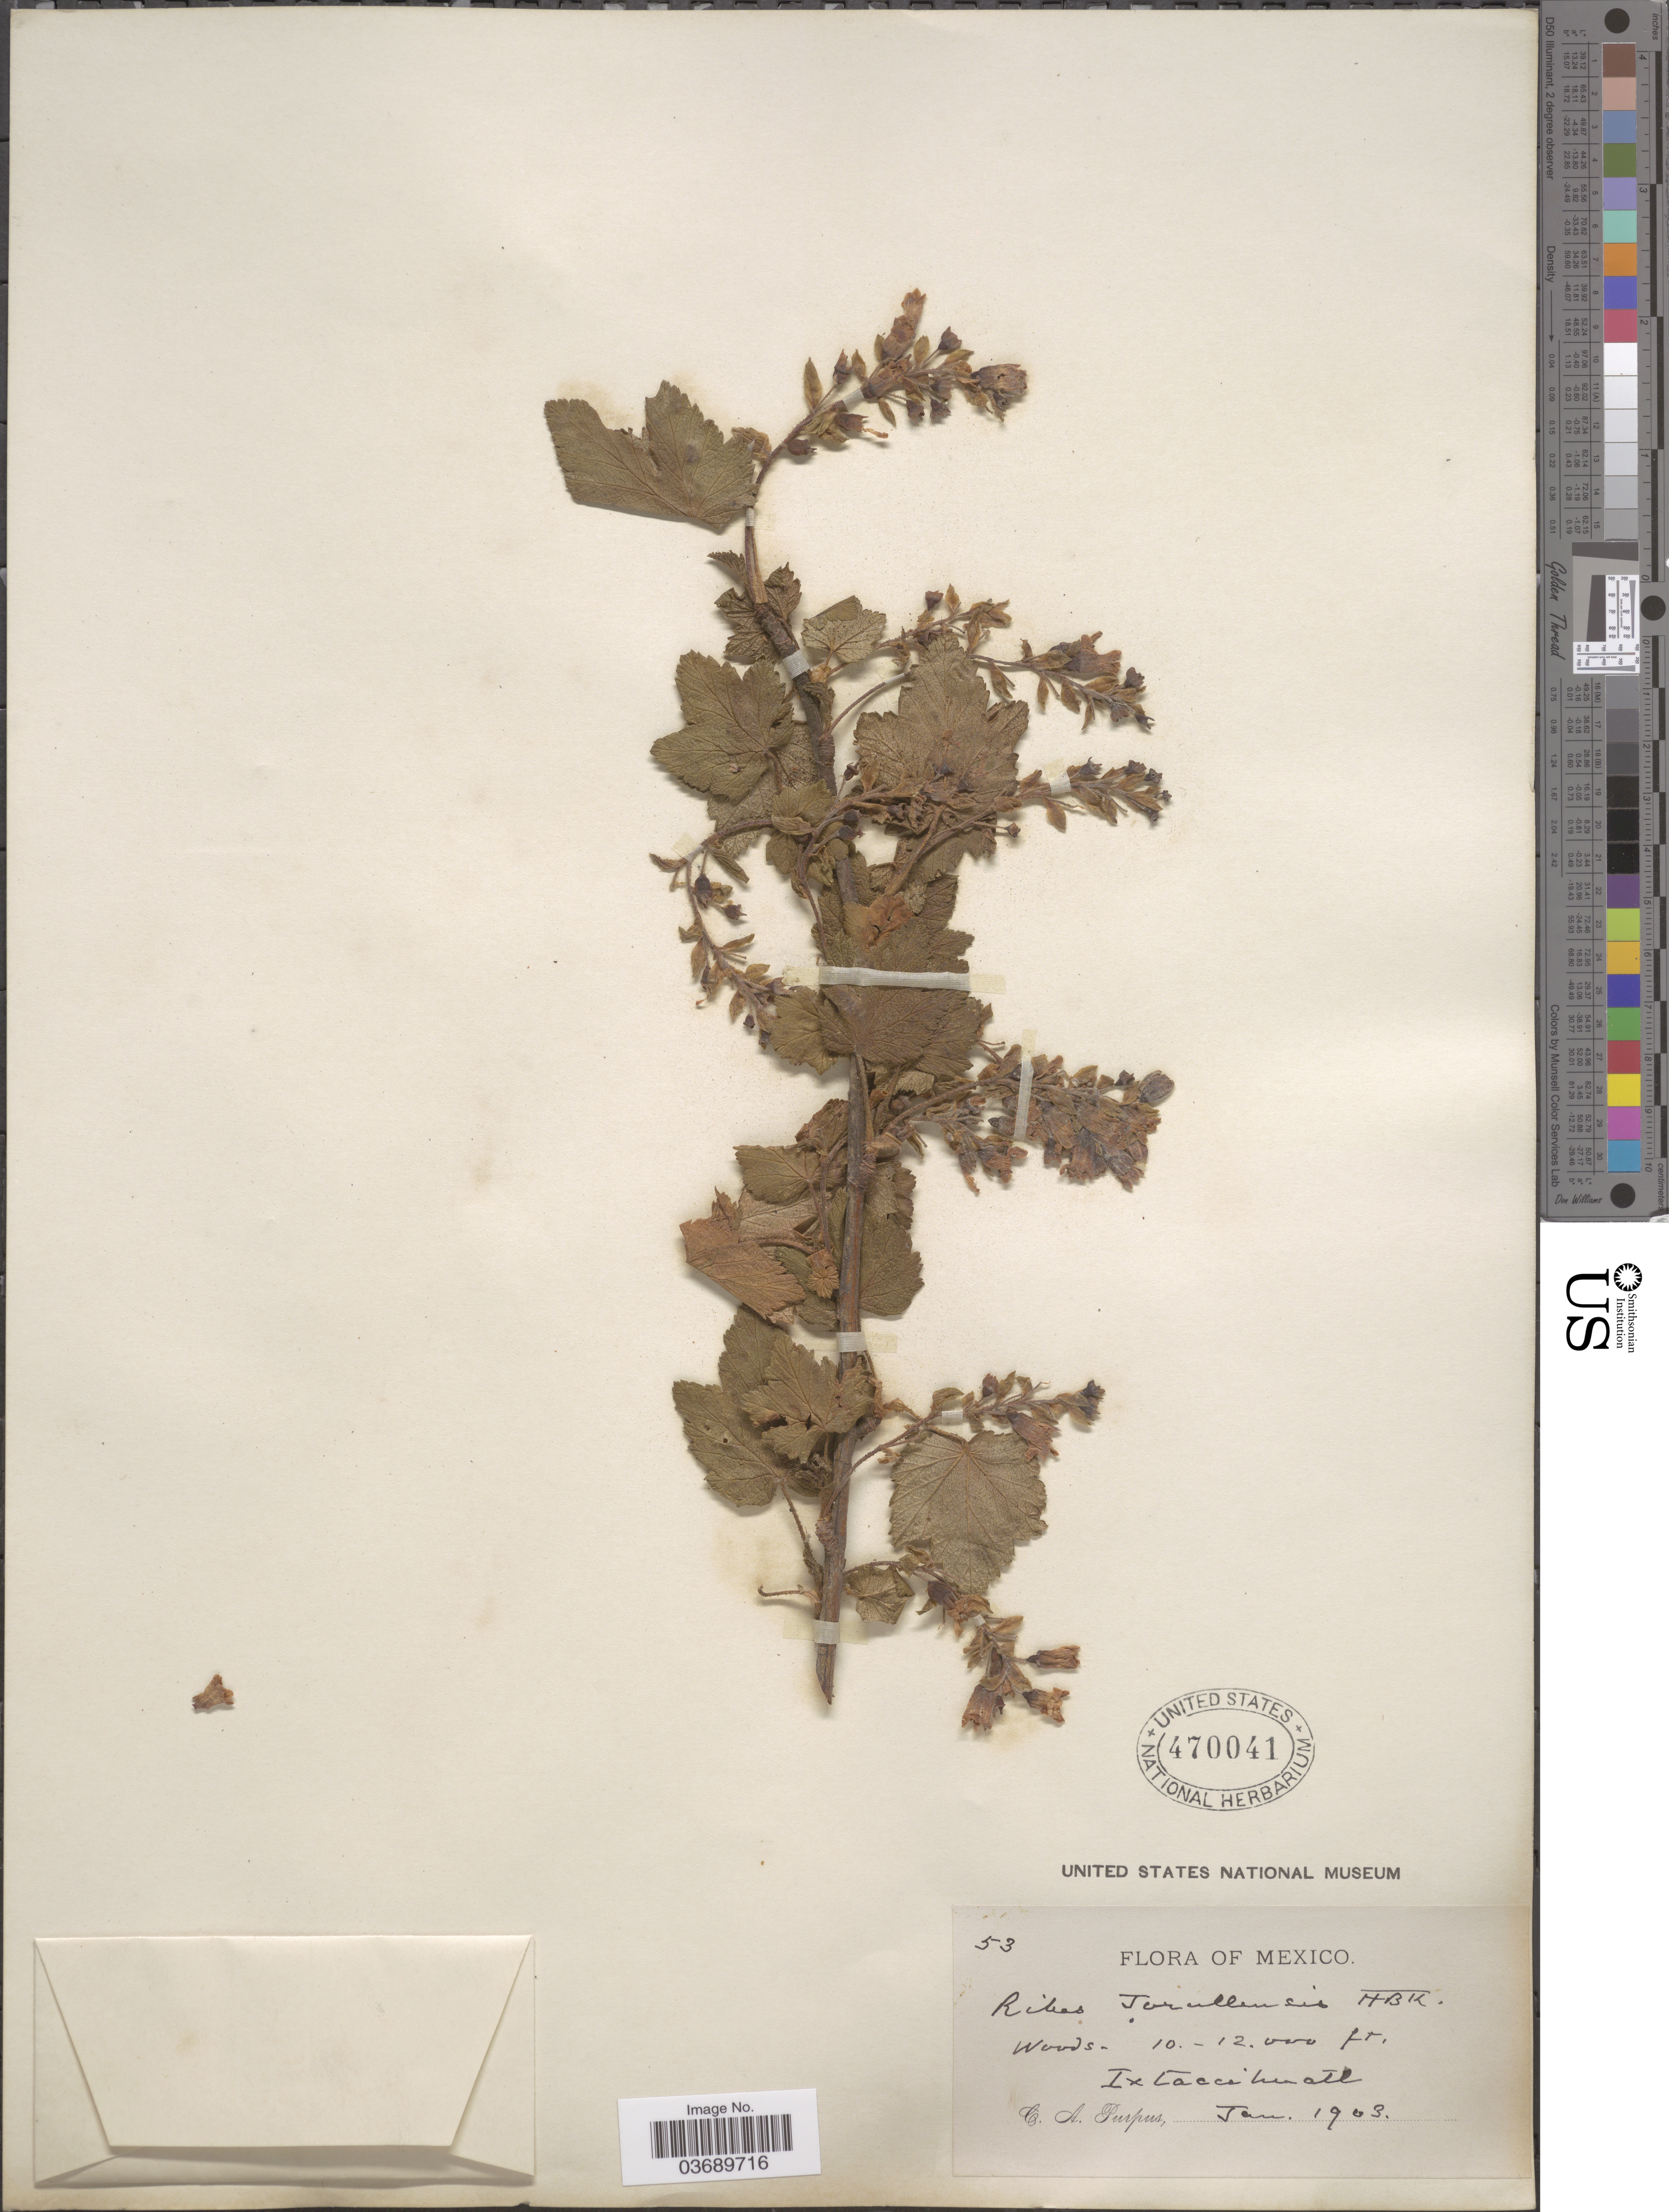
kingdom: Plantae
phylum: Tracheophyta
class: Magnoliopsida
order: Saxifragales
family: Grossulariaceae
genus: Ribes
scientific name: Ribes ciliatum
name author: Humb. & Bonpl. ex Roem. & Schult.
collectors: C. A. Purpus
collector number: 53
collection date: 1903-01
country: Mexico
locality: Ixtaccihuatl.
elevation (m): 3048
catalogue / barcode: US 470041